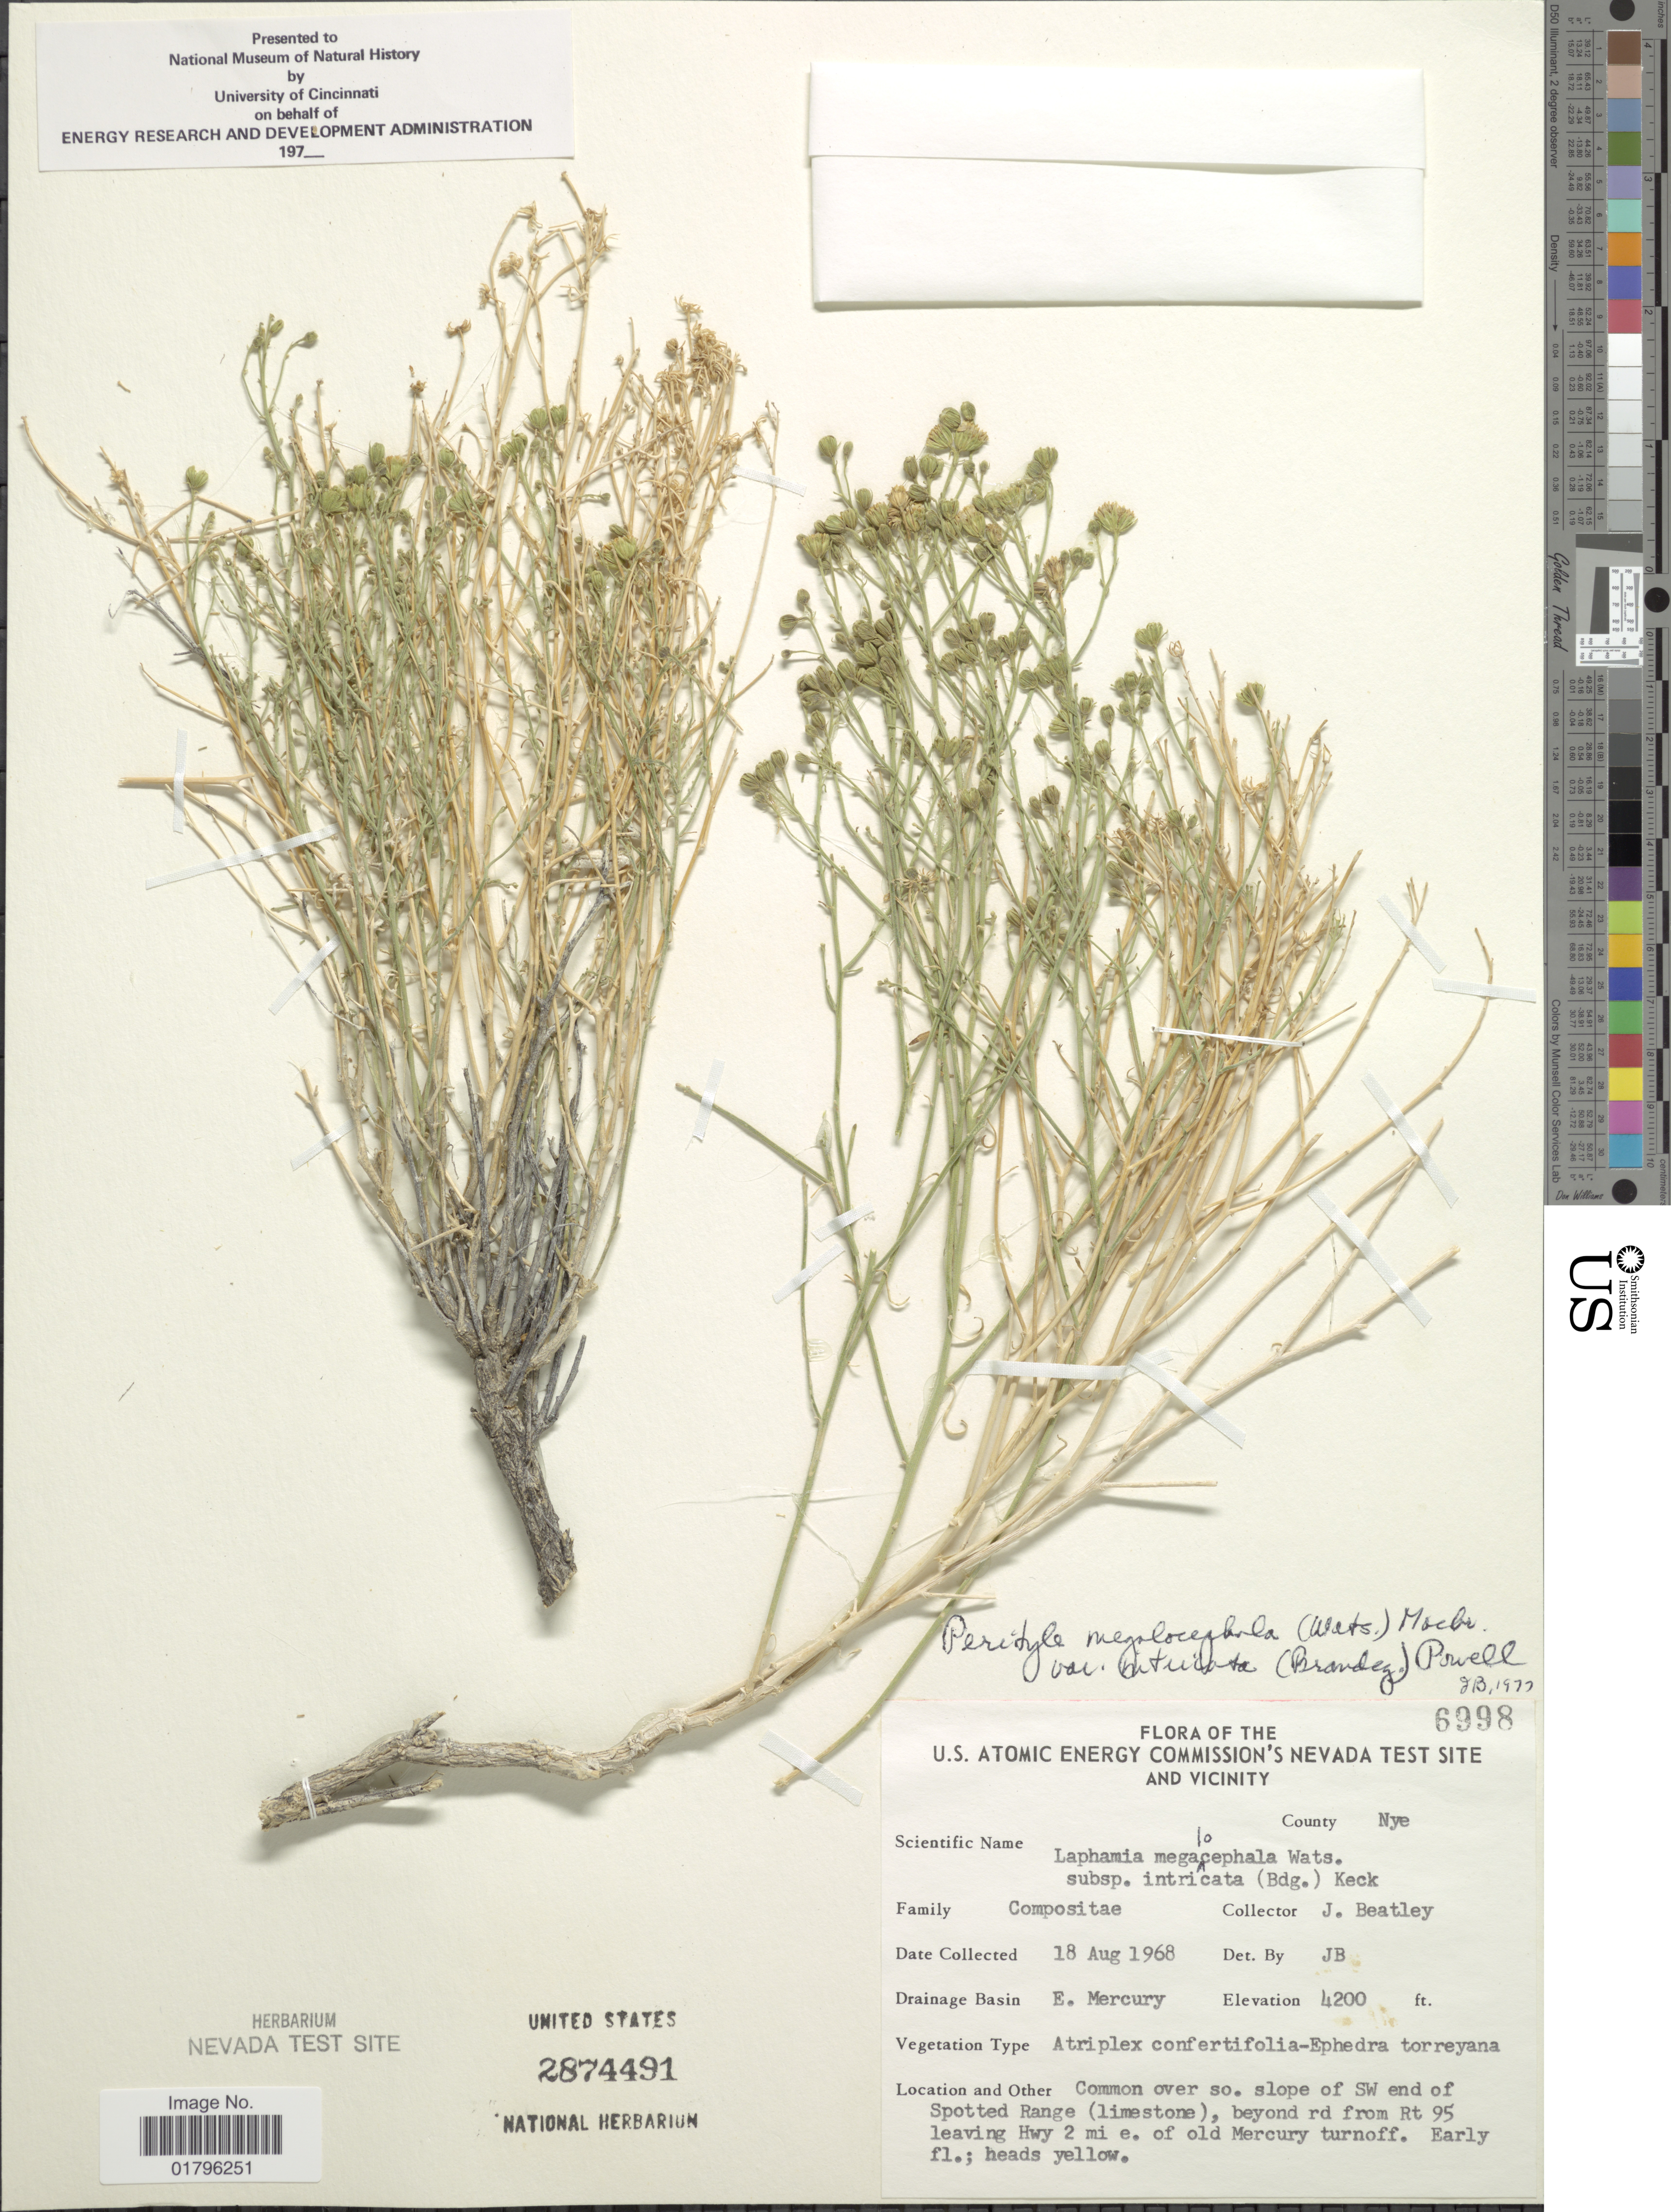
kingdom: Plantae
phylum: Tracheophyta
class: Magnoliopsida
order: Asterales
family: Asteraceae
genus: Perityle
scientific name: Perityle megalocephala var. intricata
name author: (Brandegee) A.M. Powell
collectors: J. C. Beatley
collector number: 6998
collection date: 1968-08-18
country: United States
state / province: Nevada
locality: U. S. Atomic Energy Commission's Nevada Test Site and Vicinity, County Nye, E. Mercury, so. slope of SW end of Spotted Range (limestone), beyond rd from Rt 95 leaving Hwy 2 mi e. of old Mercury turnoff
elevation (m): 1280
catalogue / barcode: US 2874491